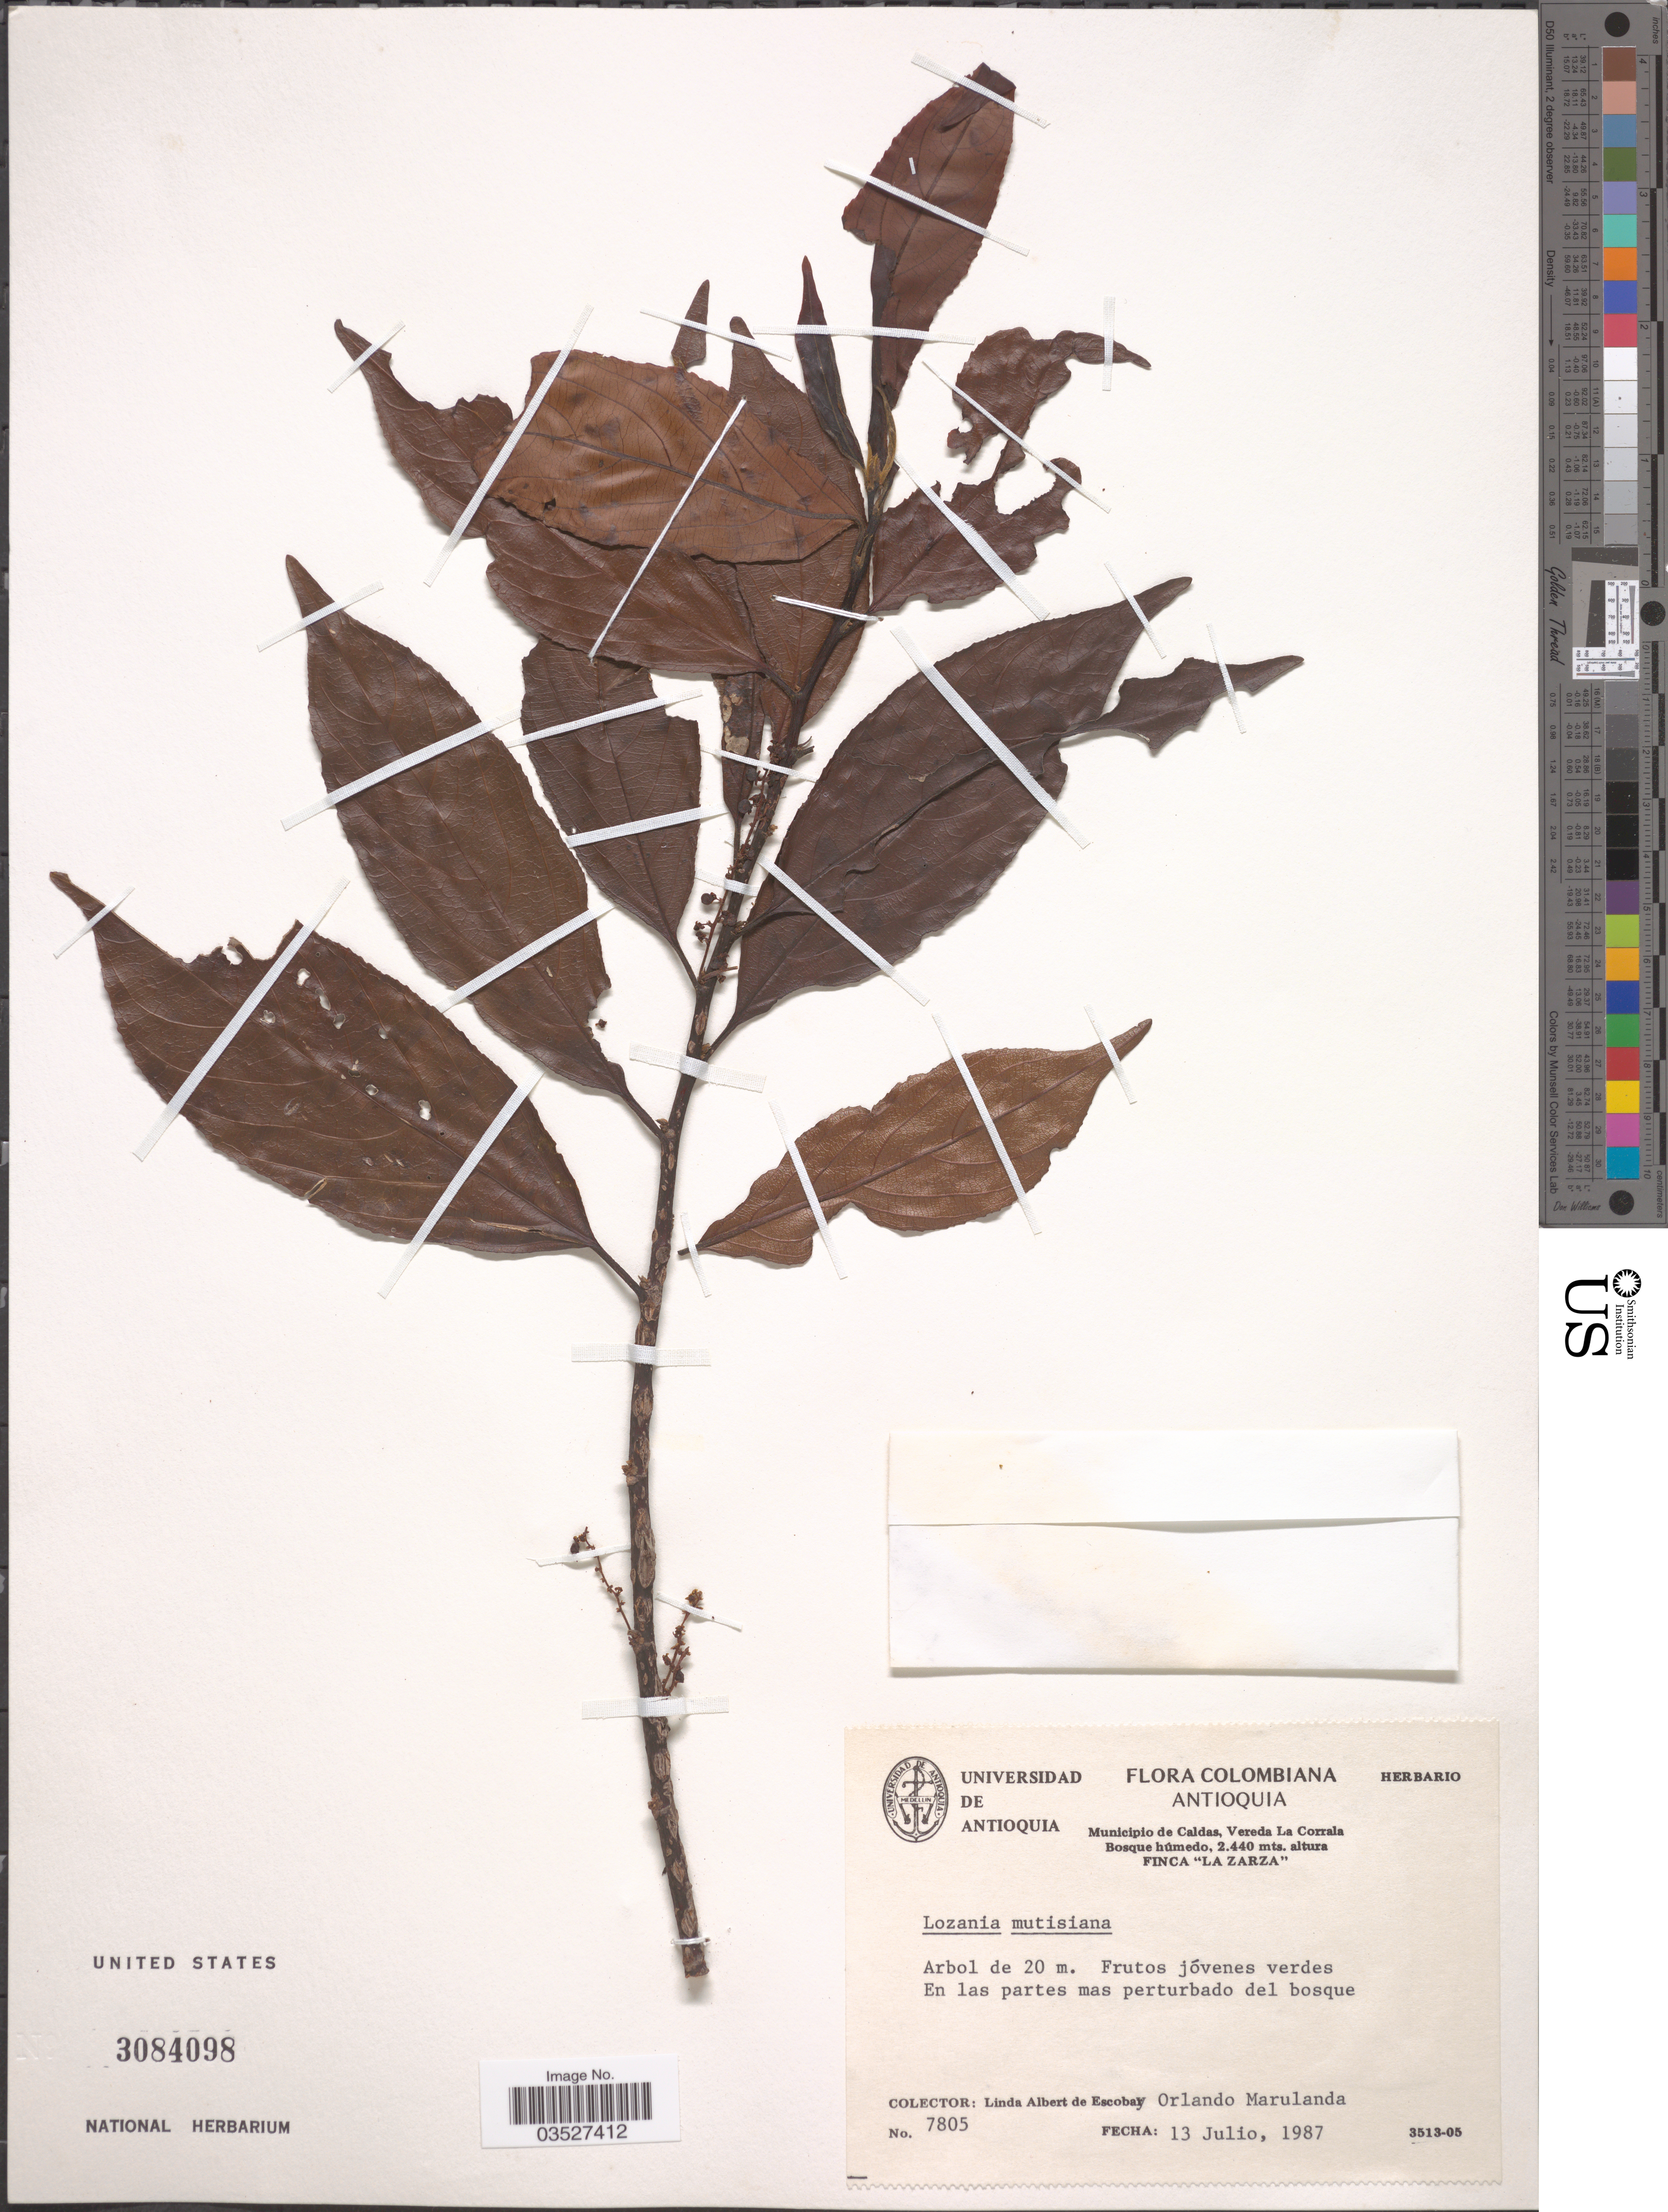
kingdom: Plantae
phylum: Tracheophyta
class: Magnoliopsida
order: Malpighiales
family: Lacistemataceae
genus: Lozania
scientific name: Lozania mutisiana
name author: Schult. in Roem. & Schult.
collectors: L. K. de Escobar & O. Marulanda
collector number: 7805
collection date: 1987-07-13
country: Colombia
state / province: Antioquia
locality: Municipio de Caldas, Vereda La Corrala. Finca "La Zarza".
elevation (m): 2440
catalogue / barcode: US 3084098